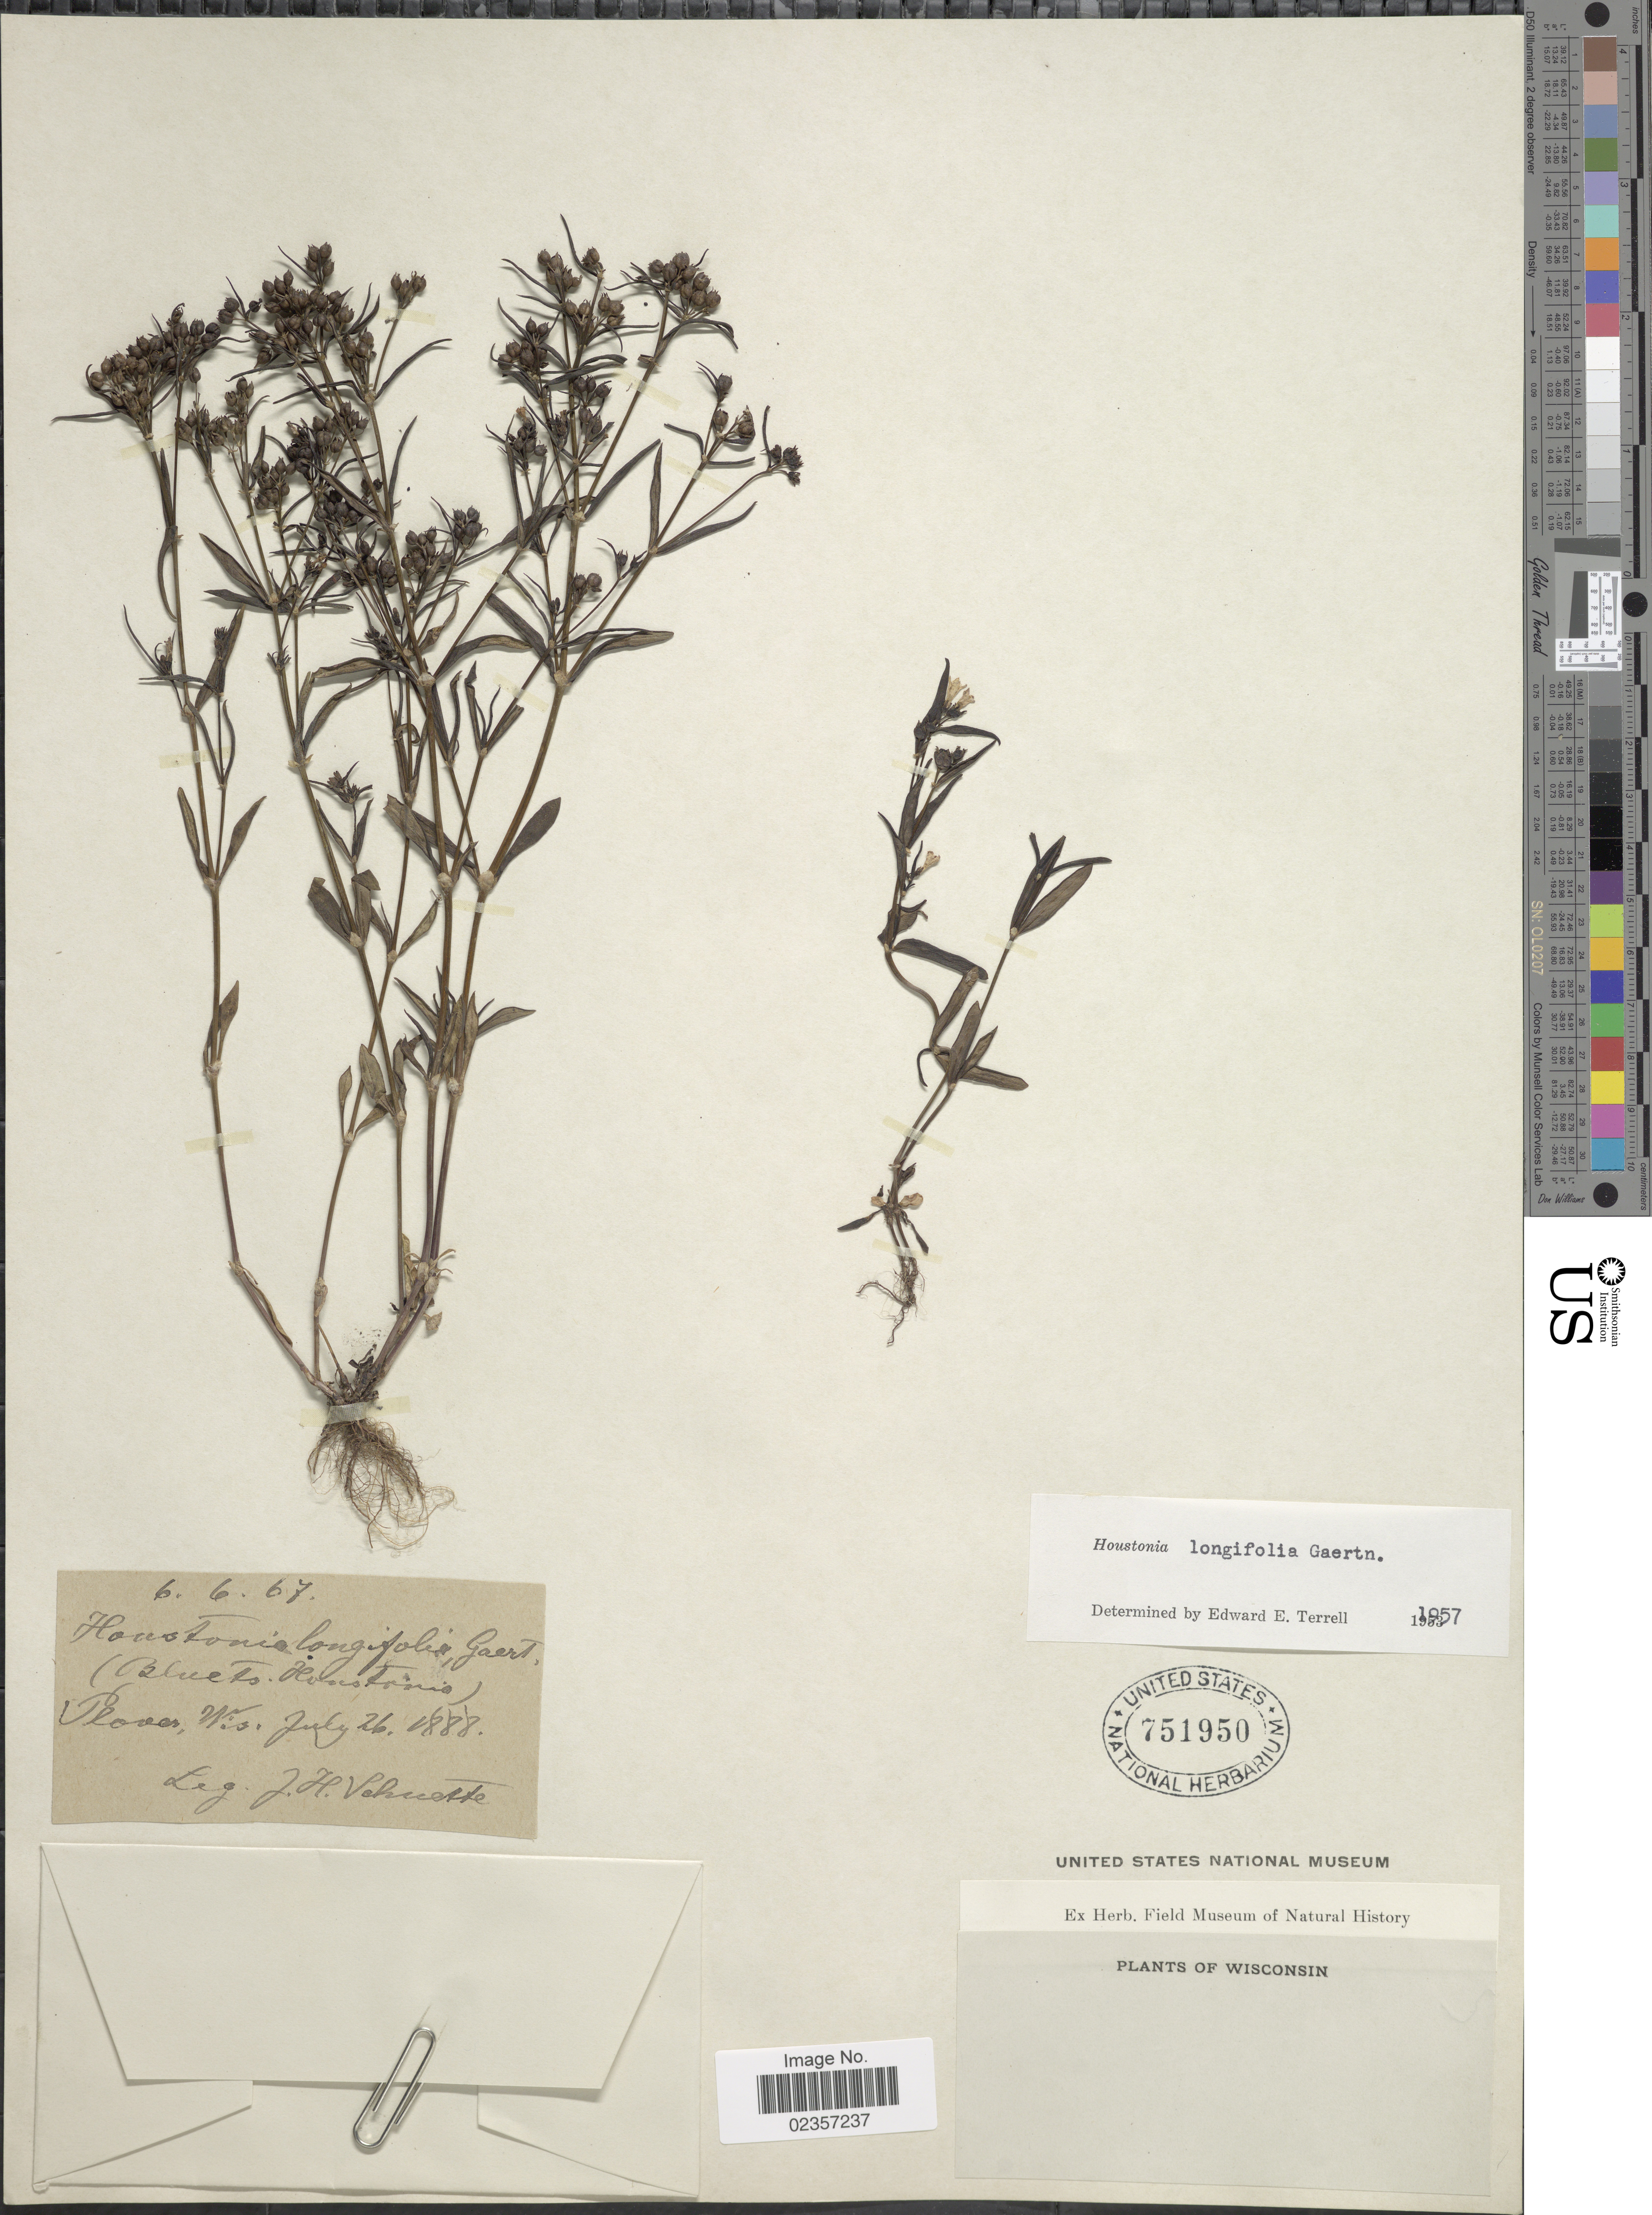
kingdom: Plantae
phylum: Tracheophyta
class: Magnoliopsida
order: Gentianales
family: Rubiaceae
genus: Houstonia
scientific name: Houstonia longifolia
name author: Gaertn.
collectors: J. H. Schuette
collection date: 1888-07-26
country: United States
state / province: Wisconsin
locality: Plovar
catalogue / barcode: US 751950